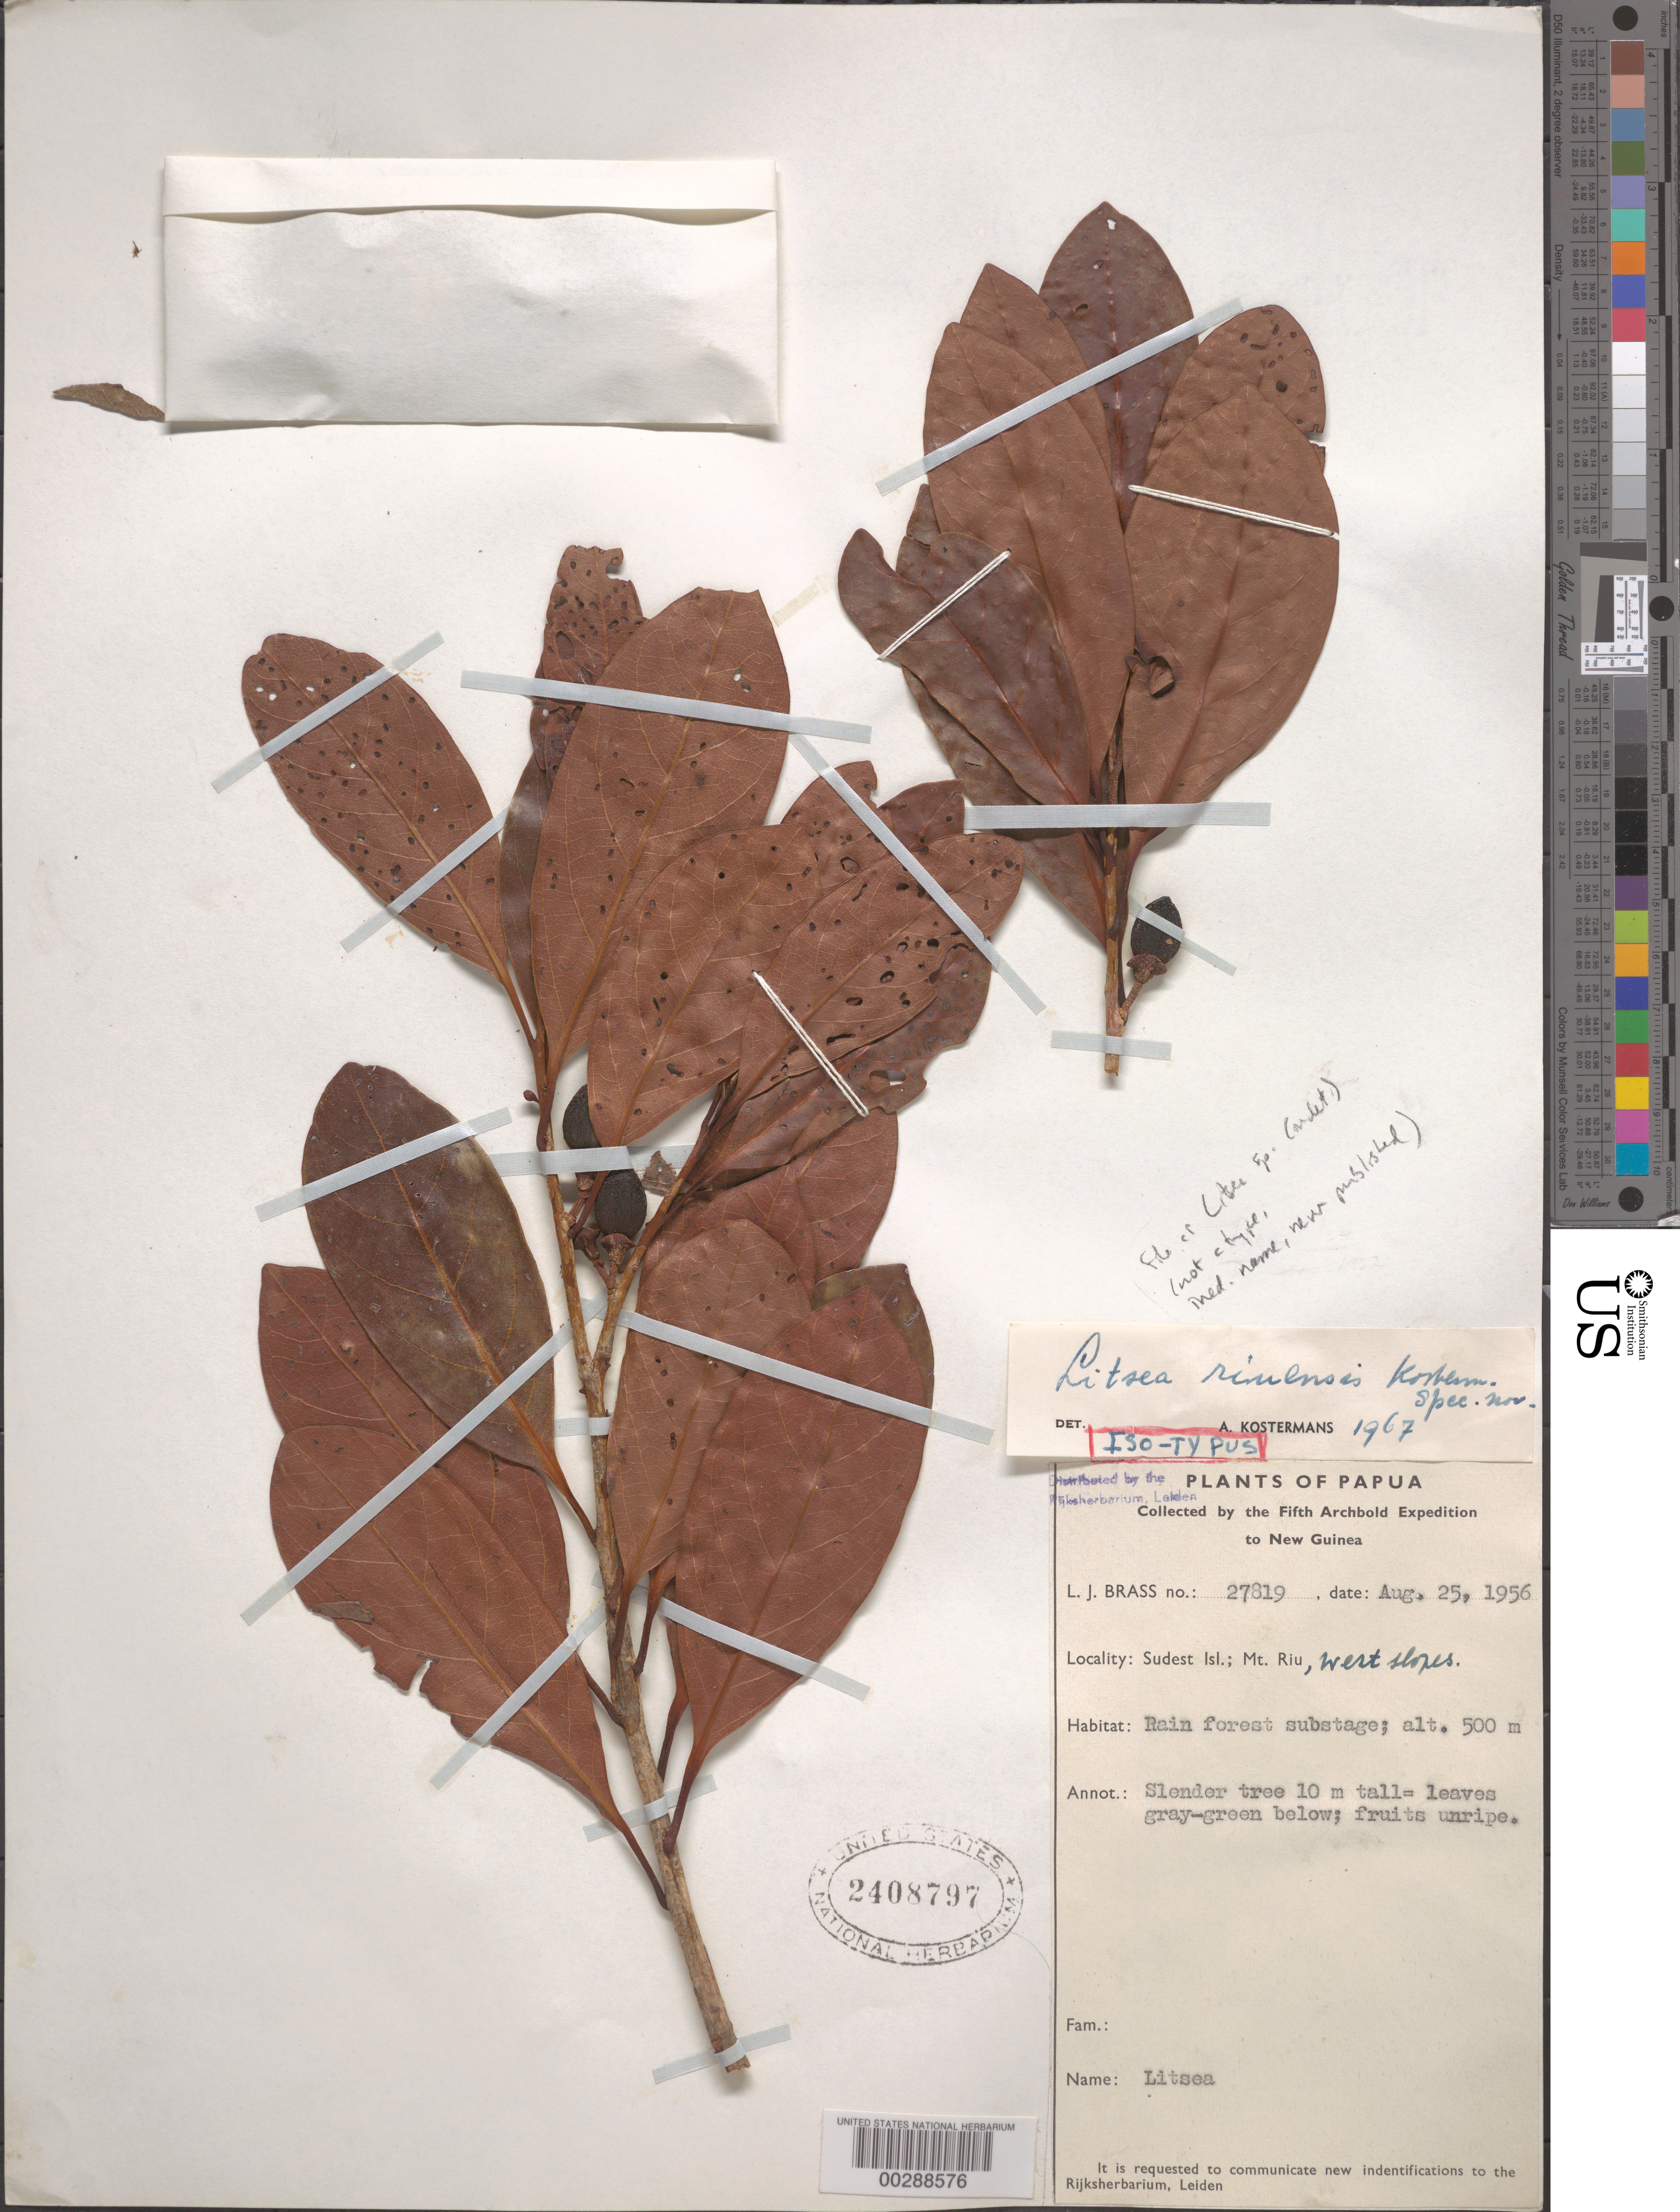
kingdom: Plantae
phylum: Tracheophyta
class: Magnoliopsida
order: Laurales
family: Lauraceae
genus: Litsea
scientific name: Litsea sp.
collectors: L. J. Brass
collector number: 27819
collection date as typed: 25 Aug 1956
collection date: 1956-08-25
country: Papua New Guinea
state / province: Milne Bay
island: Sudest [Tagula]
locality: Mount Riu, W slopes. [Louisade Arch.]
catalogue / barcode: US 2408797